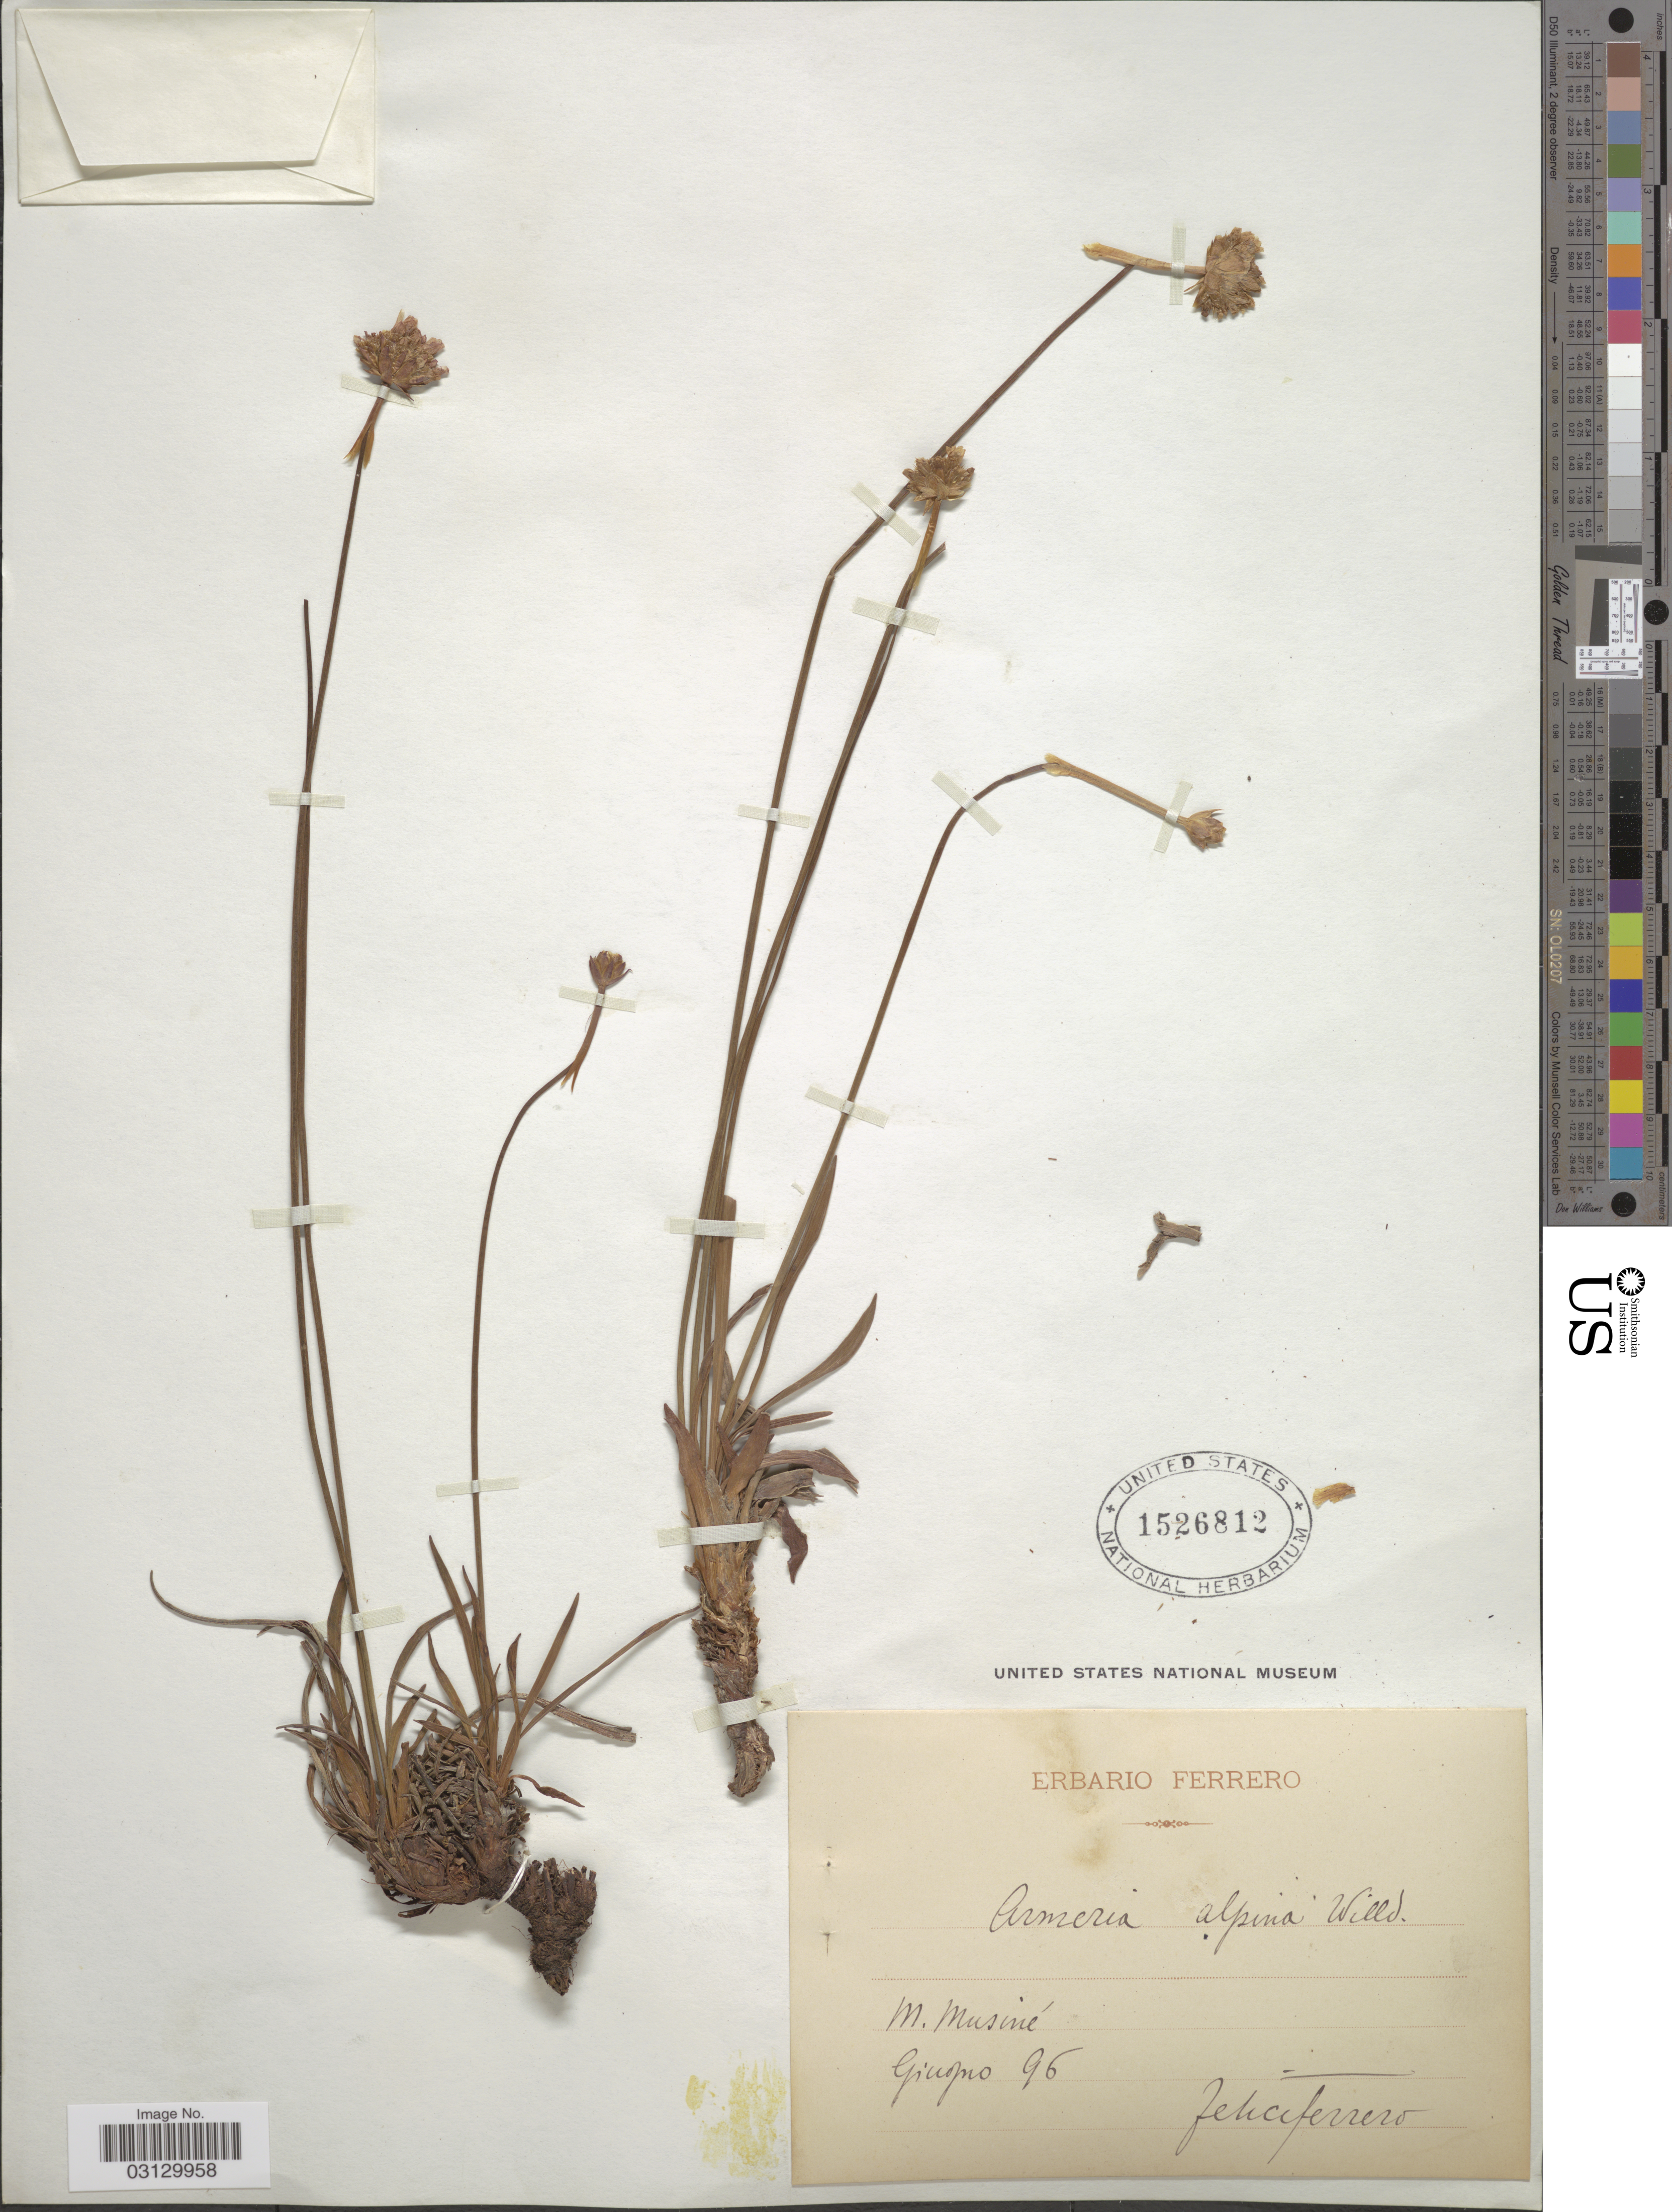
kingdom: Plantae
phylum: Tracheophyta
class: Magnoliopsida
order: Caryophyllales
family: Plumbaginaceae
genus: Armeria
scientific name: Armeria maritima subsp. alpina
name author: (Willd.) P. Silva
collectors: F. Ferrero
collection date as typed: Transcribed d/m/y: /6/96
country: Italy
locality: M. Musiné.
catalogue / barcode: US 1526812